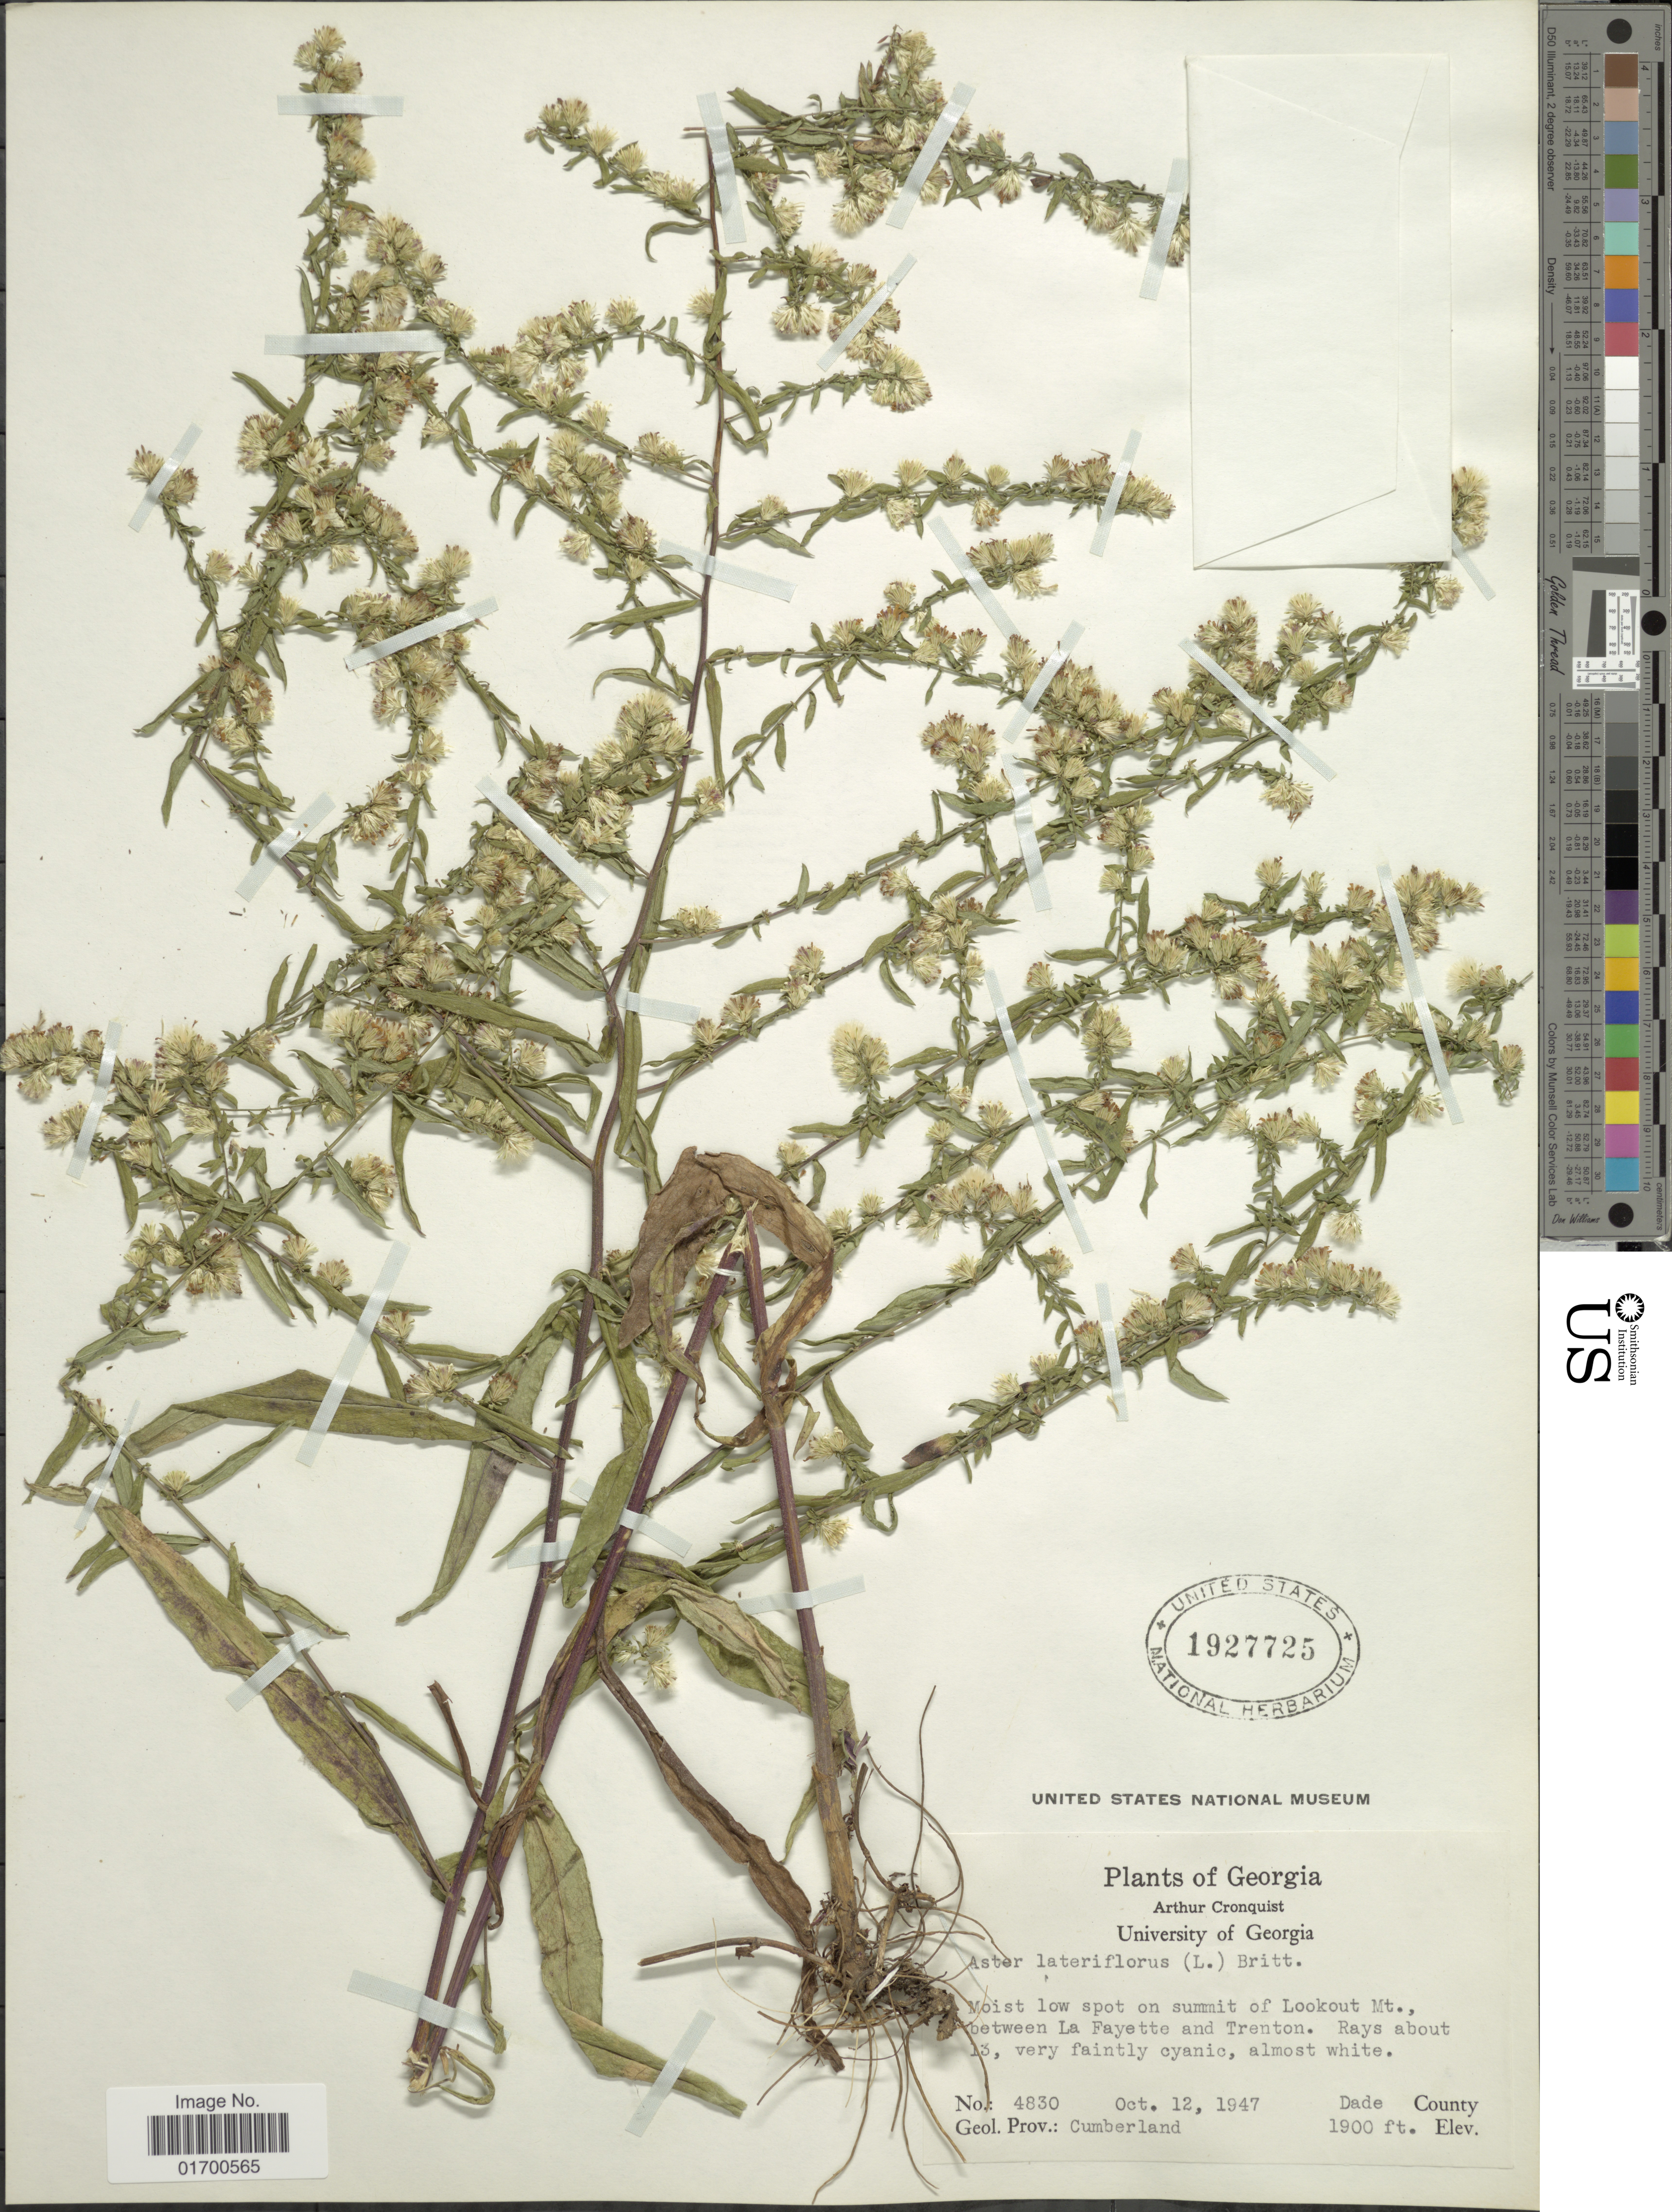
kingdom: Plantae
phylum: Tracheophyta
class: Magnoliopsida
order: Asterales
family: Asteraceae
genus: Symphyotrichum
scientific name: Symphyotrichum lateriflorum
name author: (L.) Á. Löve & D. Löve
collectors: A. J. Cronquist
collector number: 4830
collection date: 1947-10-12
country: United States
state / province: Georgia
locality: Moist low spot on summit of Lookout Mt., between La Fayette and Trenton, Geol Prov: Cumberland, Dade County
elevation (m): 579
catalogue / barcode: US 1927725